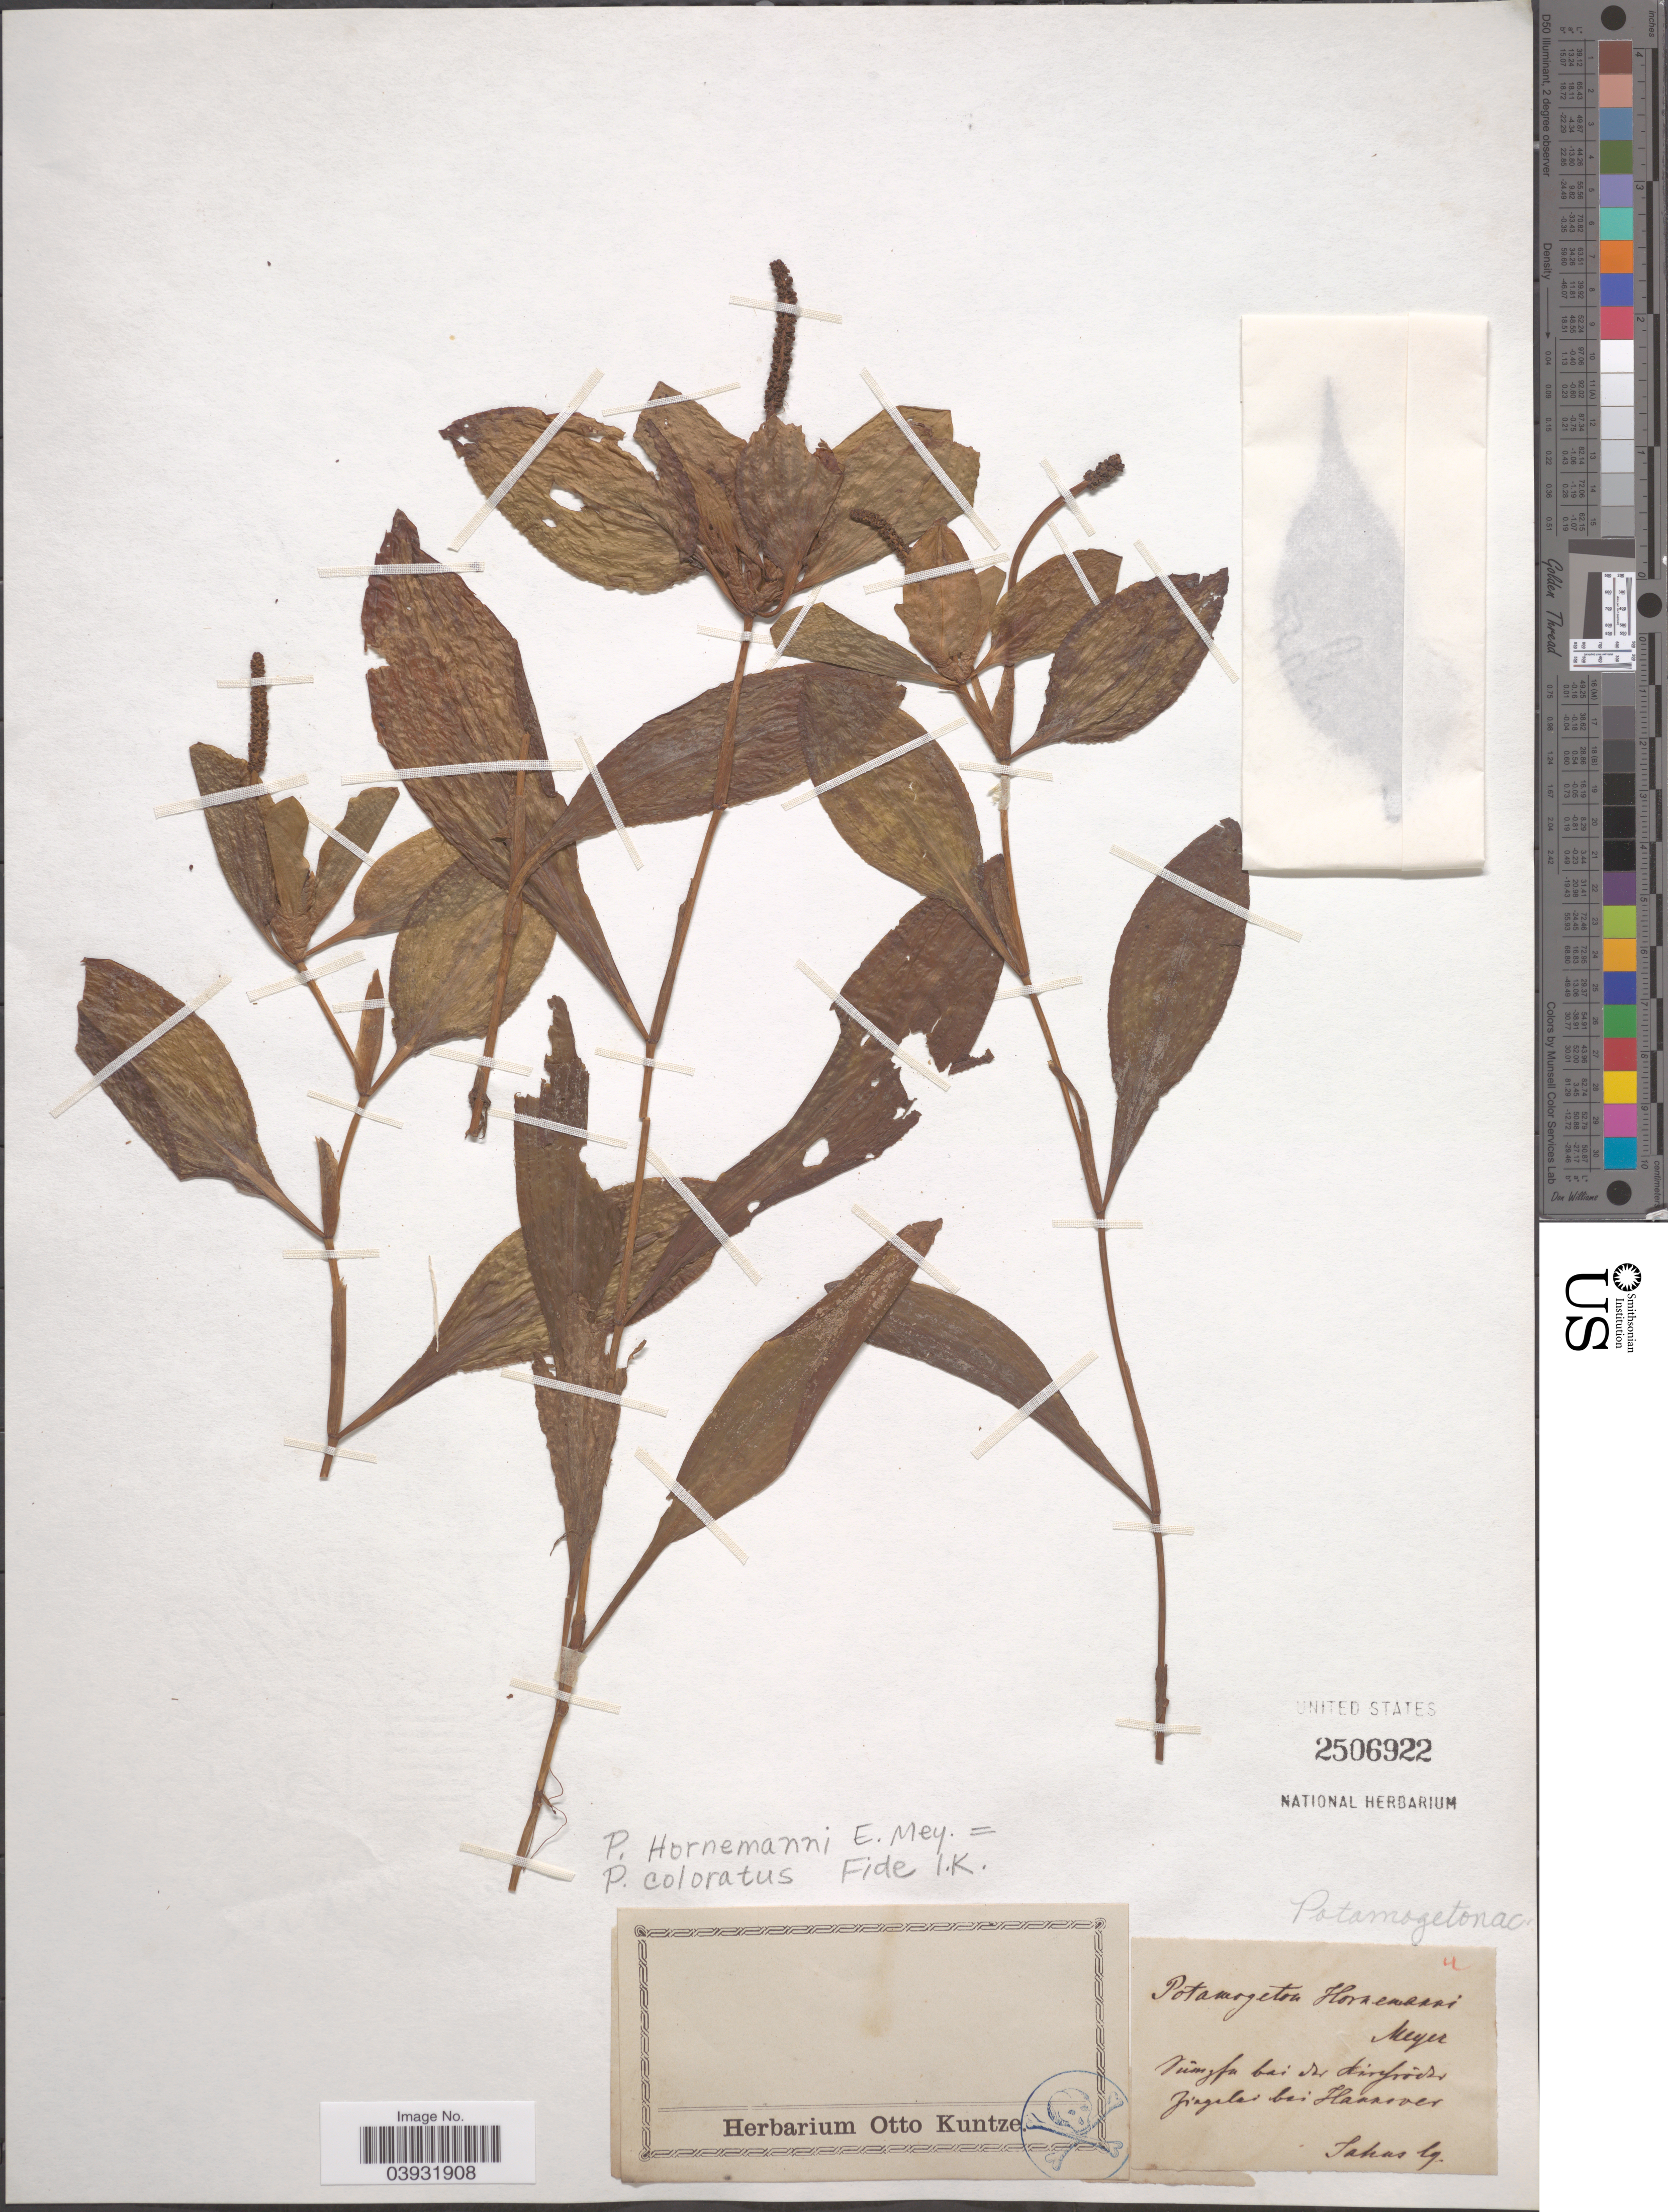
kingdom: Plantae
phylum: Tracheophyta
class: Liliopsida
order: Alismatales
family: Potamogetonaceae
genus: Potamogeton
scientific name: Potamogeton coloratus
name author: Hagstr.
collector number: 4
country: Germany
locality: Nüsingfu bei der Lingfródz, Jingala bei Hannover. [interpreted]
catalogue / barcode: US 2506922